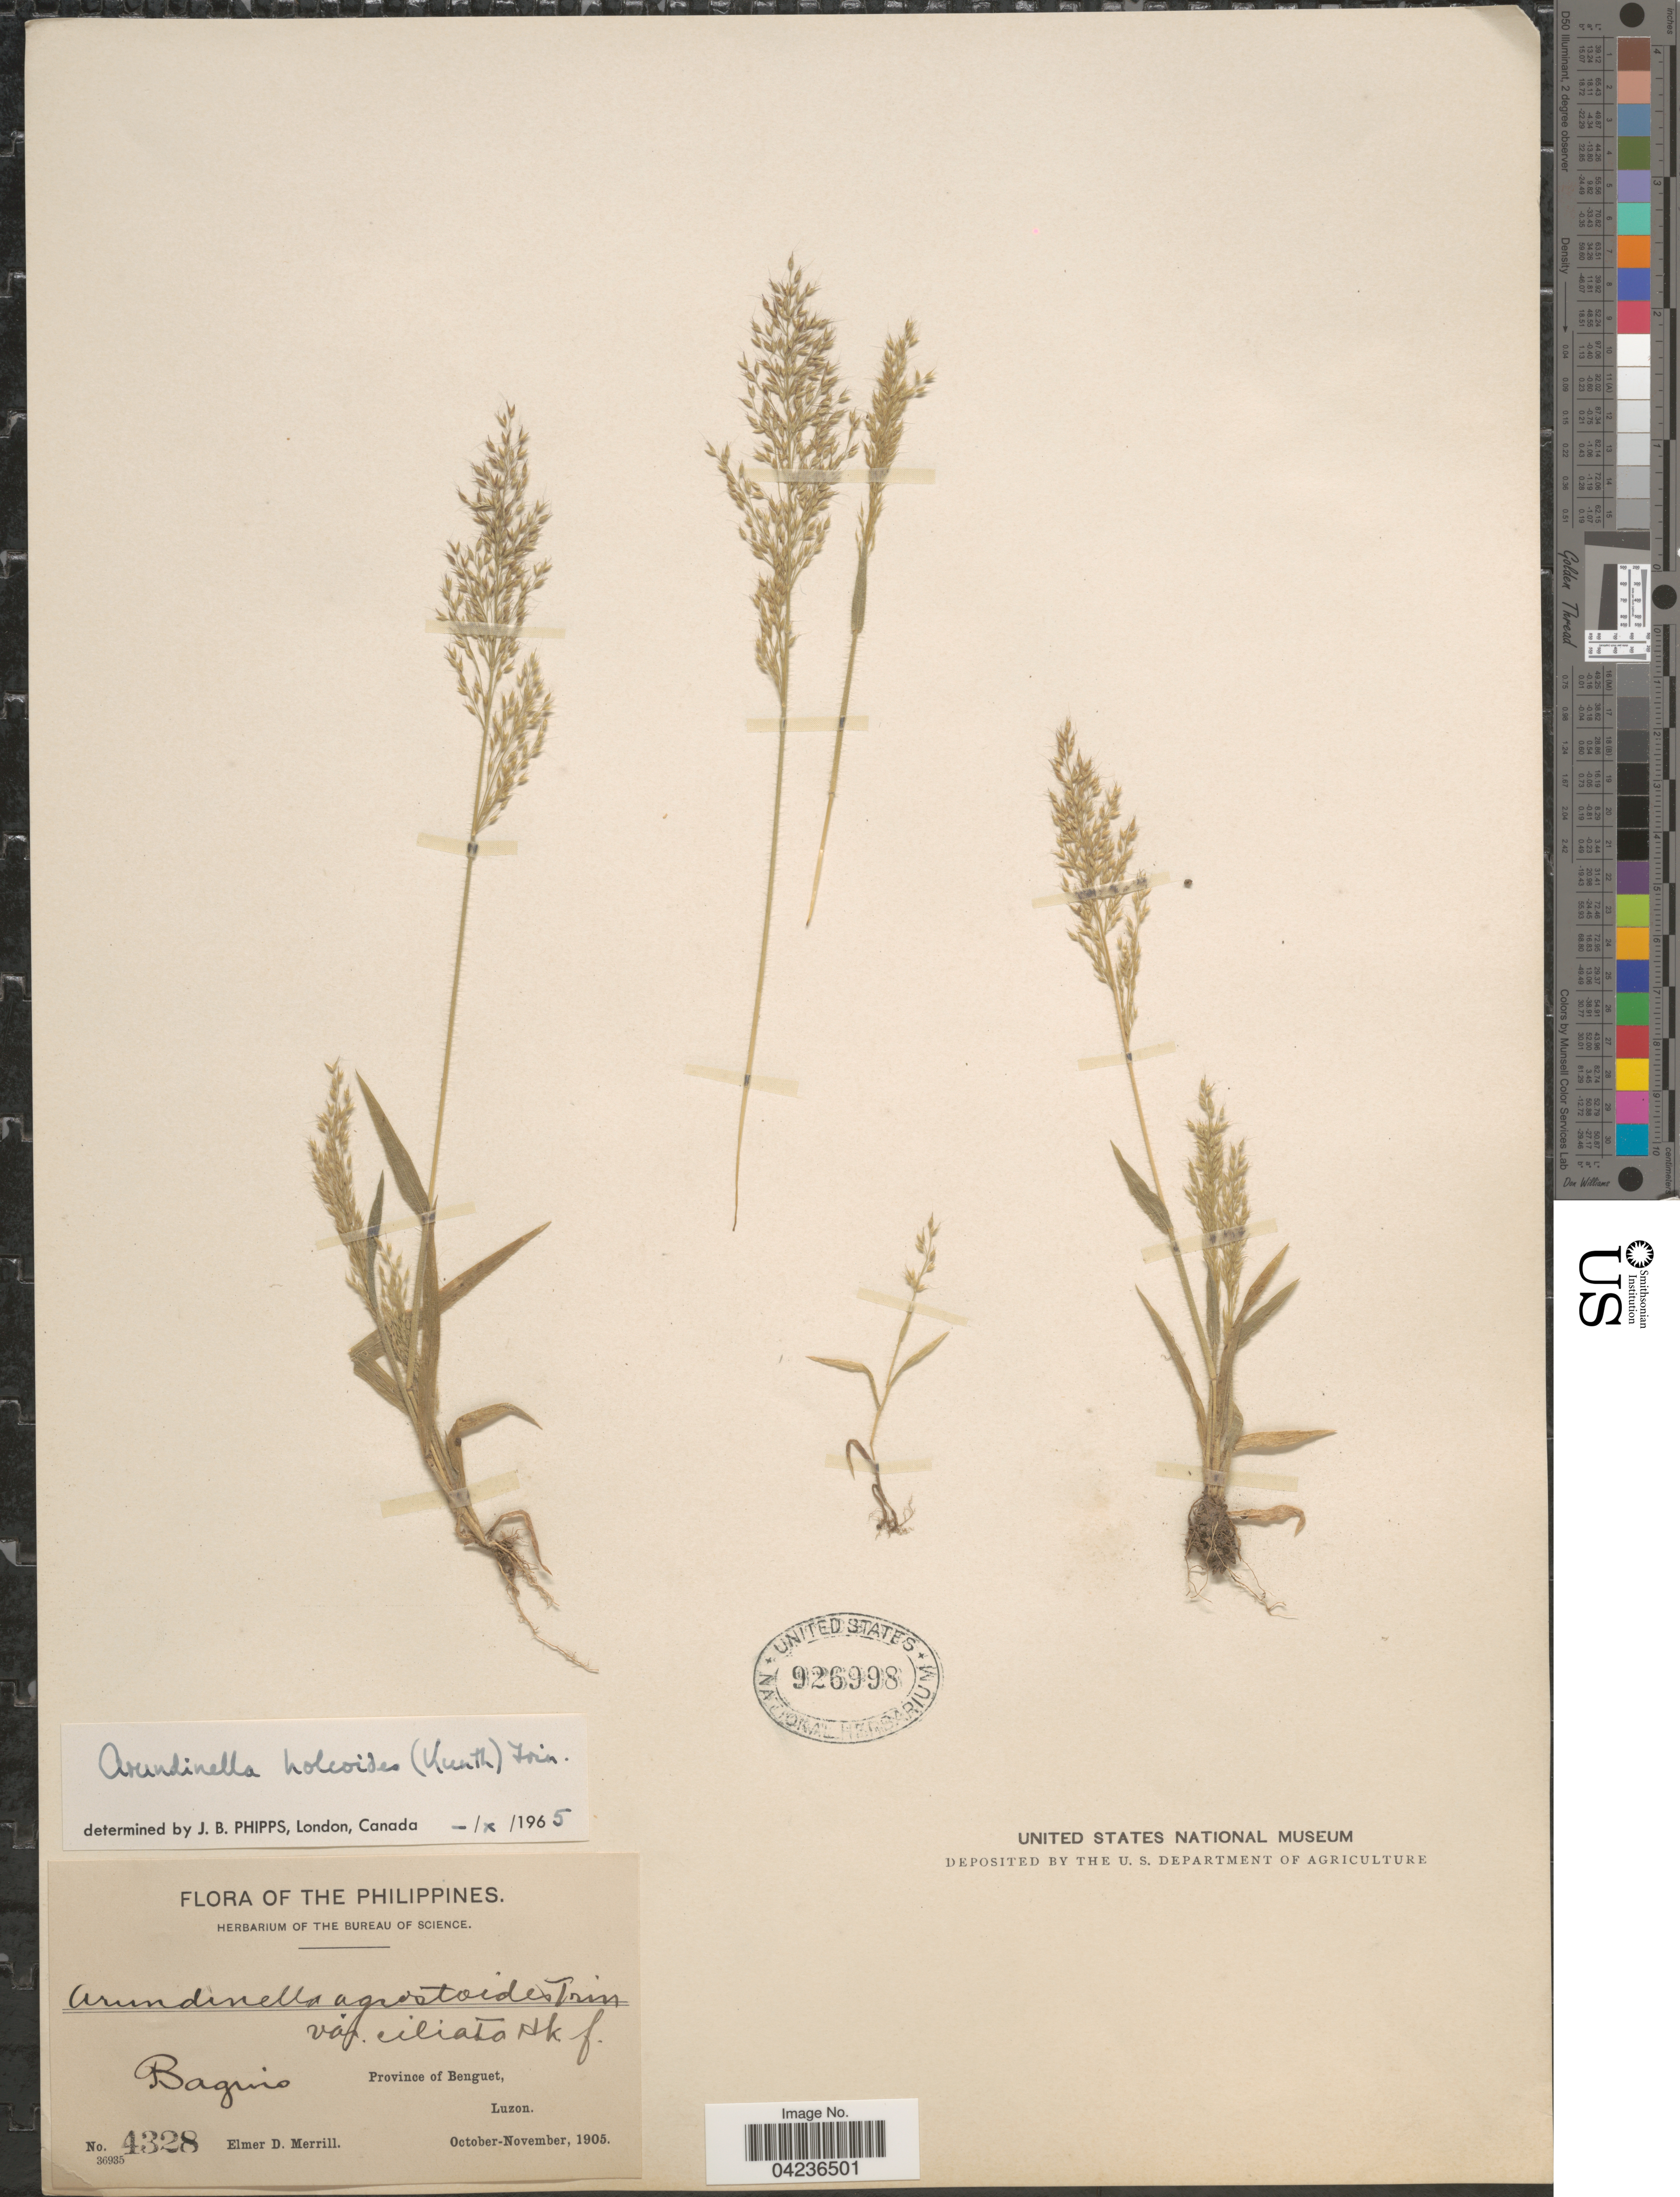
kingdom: Plantae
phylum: Tracheophyta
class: Liliopsida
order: Poales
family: Poaceae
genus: Arundinella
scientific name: Arundinella holcoides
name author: (Kunth) Trin.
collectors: E. D. Merrill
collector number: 4328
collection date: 1905-10/1905-11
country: Philippines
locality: Baguio. Province of Benguet, Luzon.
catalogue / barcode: US 926998